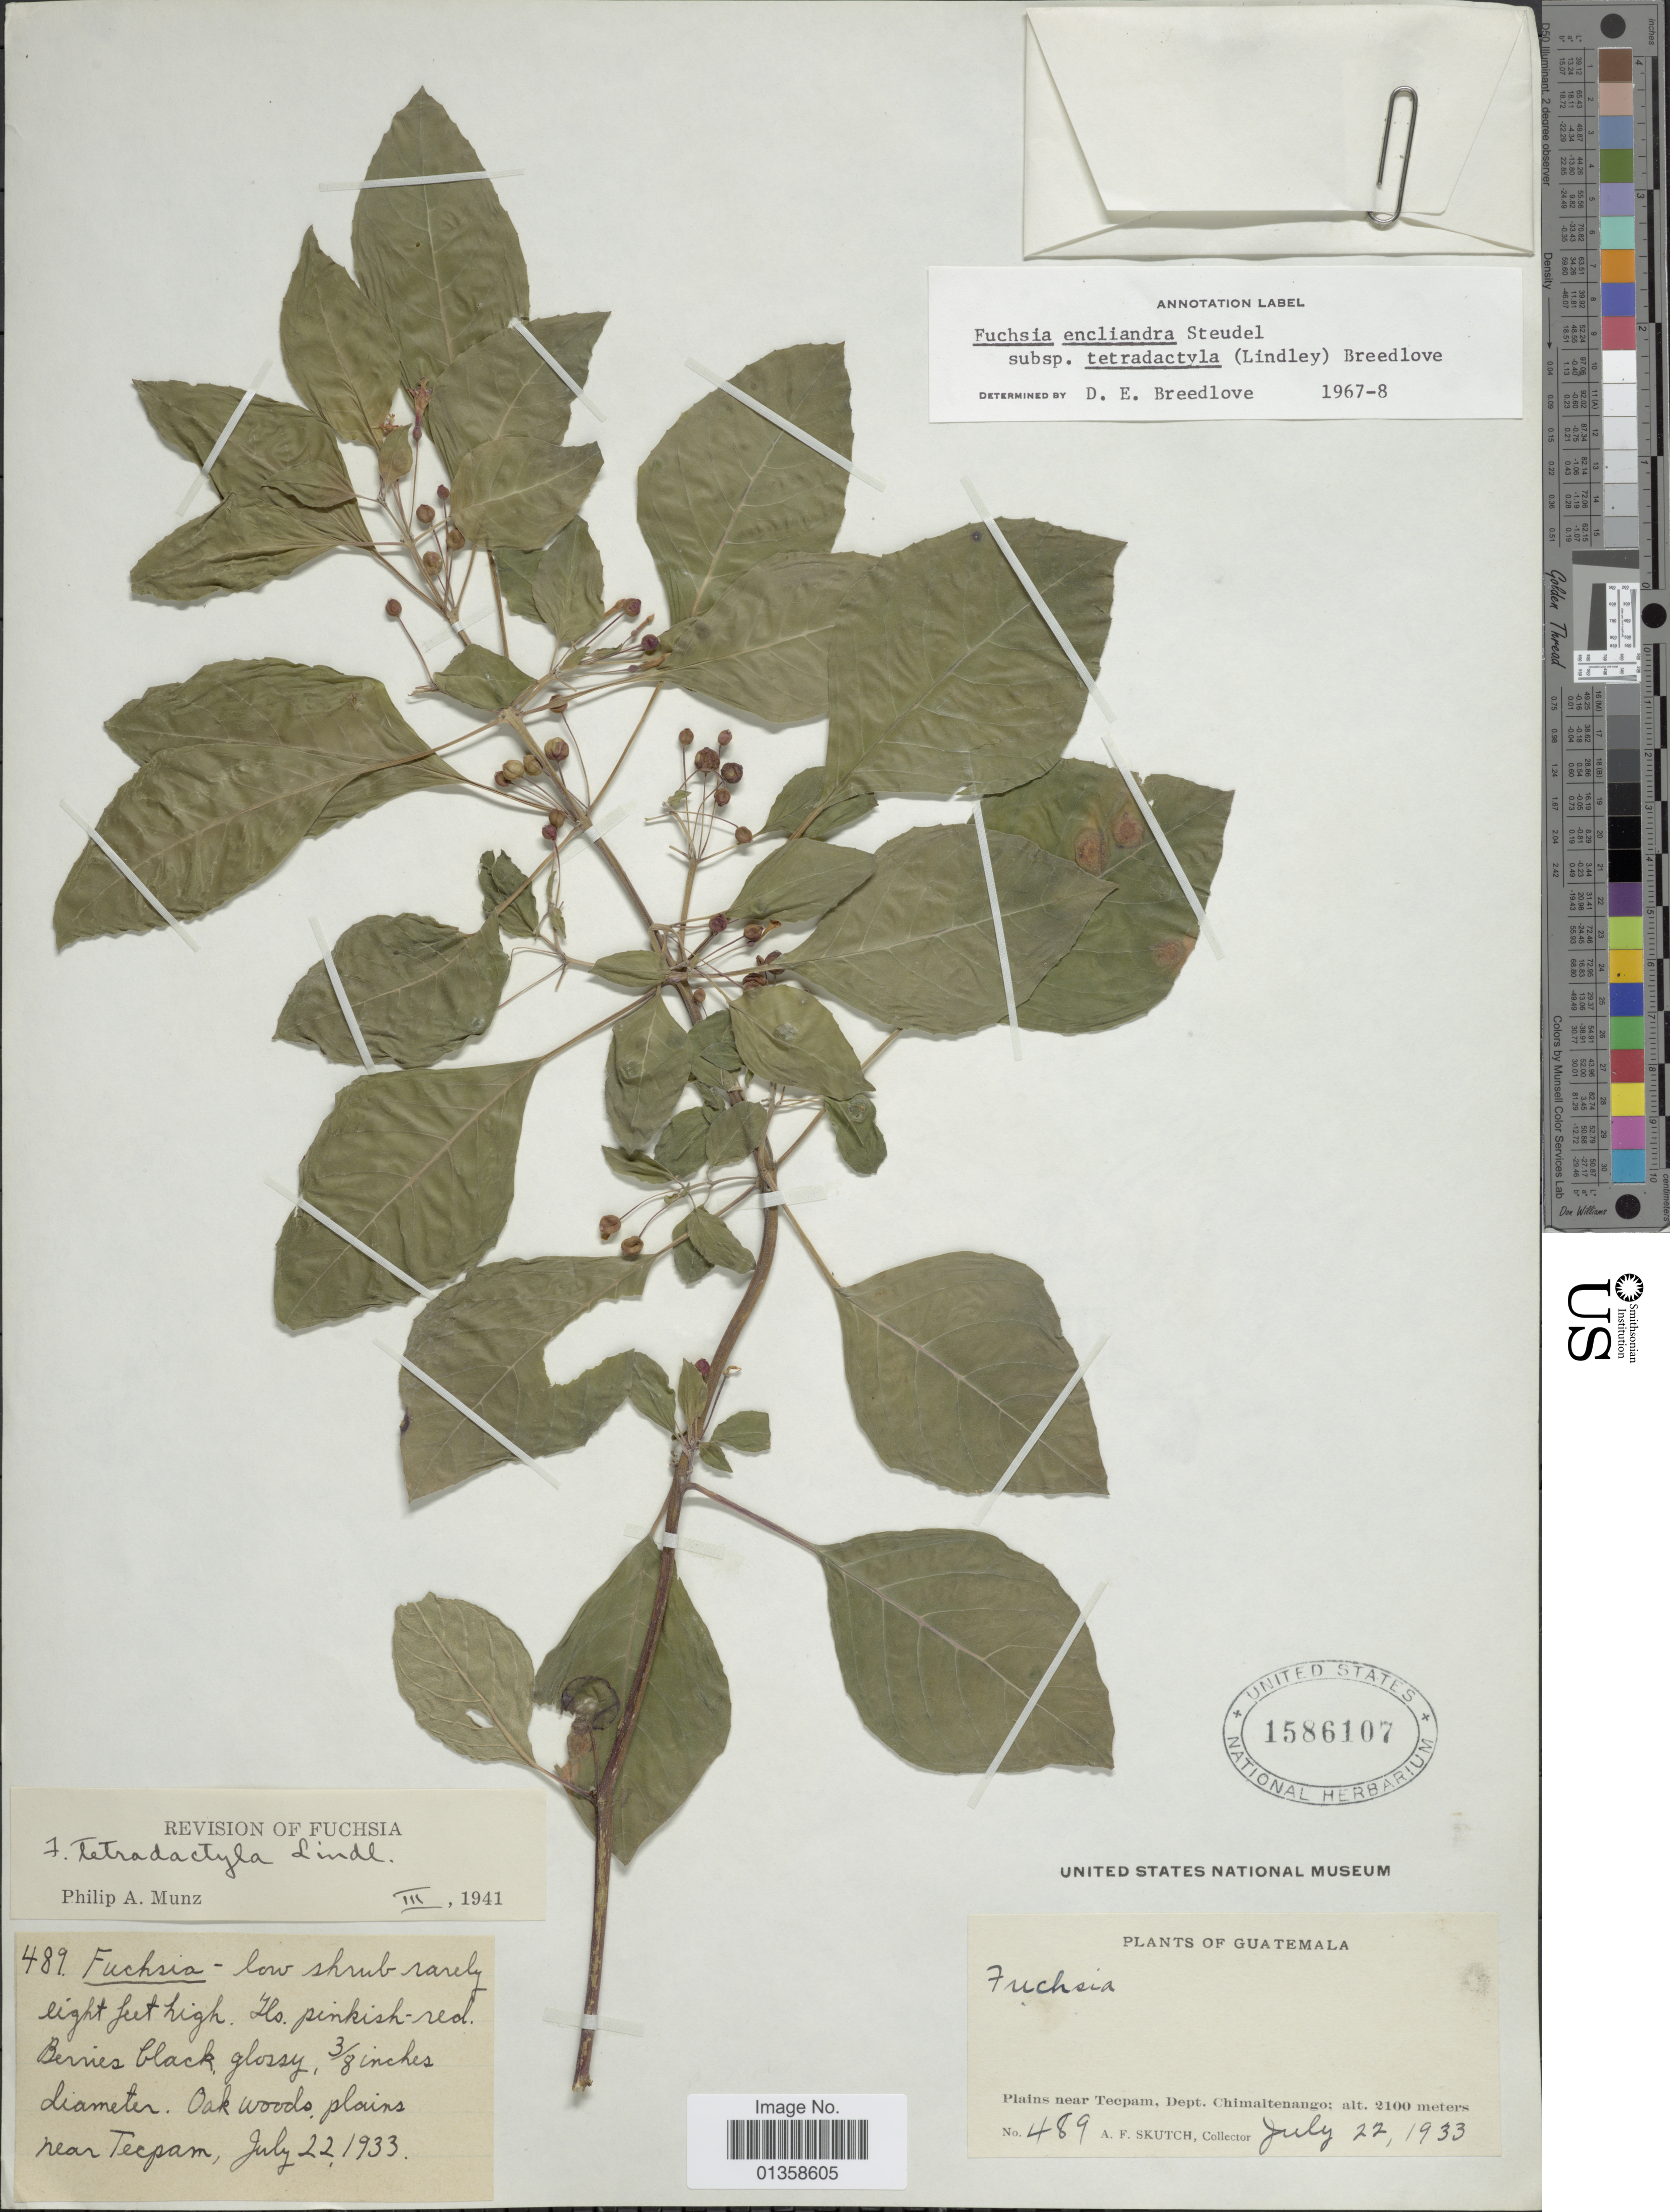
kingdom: Plantae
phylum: Tracheophyta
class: Magnoliopsida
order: Myrtales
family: Onagraceae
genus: Fuchsia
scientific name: Fuchsia encliandra subsp. tetradactyla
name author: (Lindl.) Breedlove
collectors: A. F. Skutch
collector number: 489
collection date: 1933-07-22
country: Guatemala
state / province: Chimaltenango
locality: Plains near Tecpam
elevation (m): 2100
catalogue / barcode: US 1586107